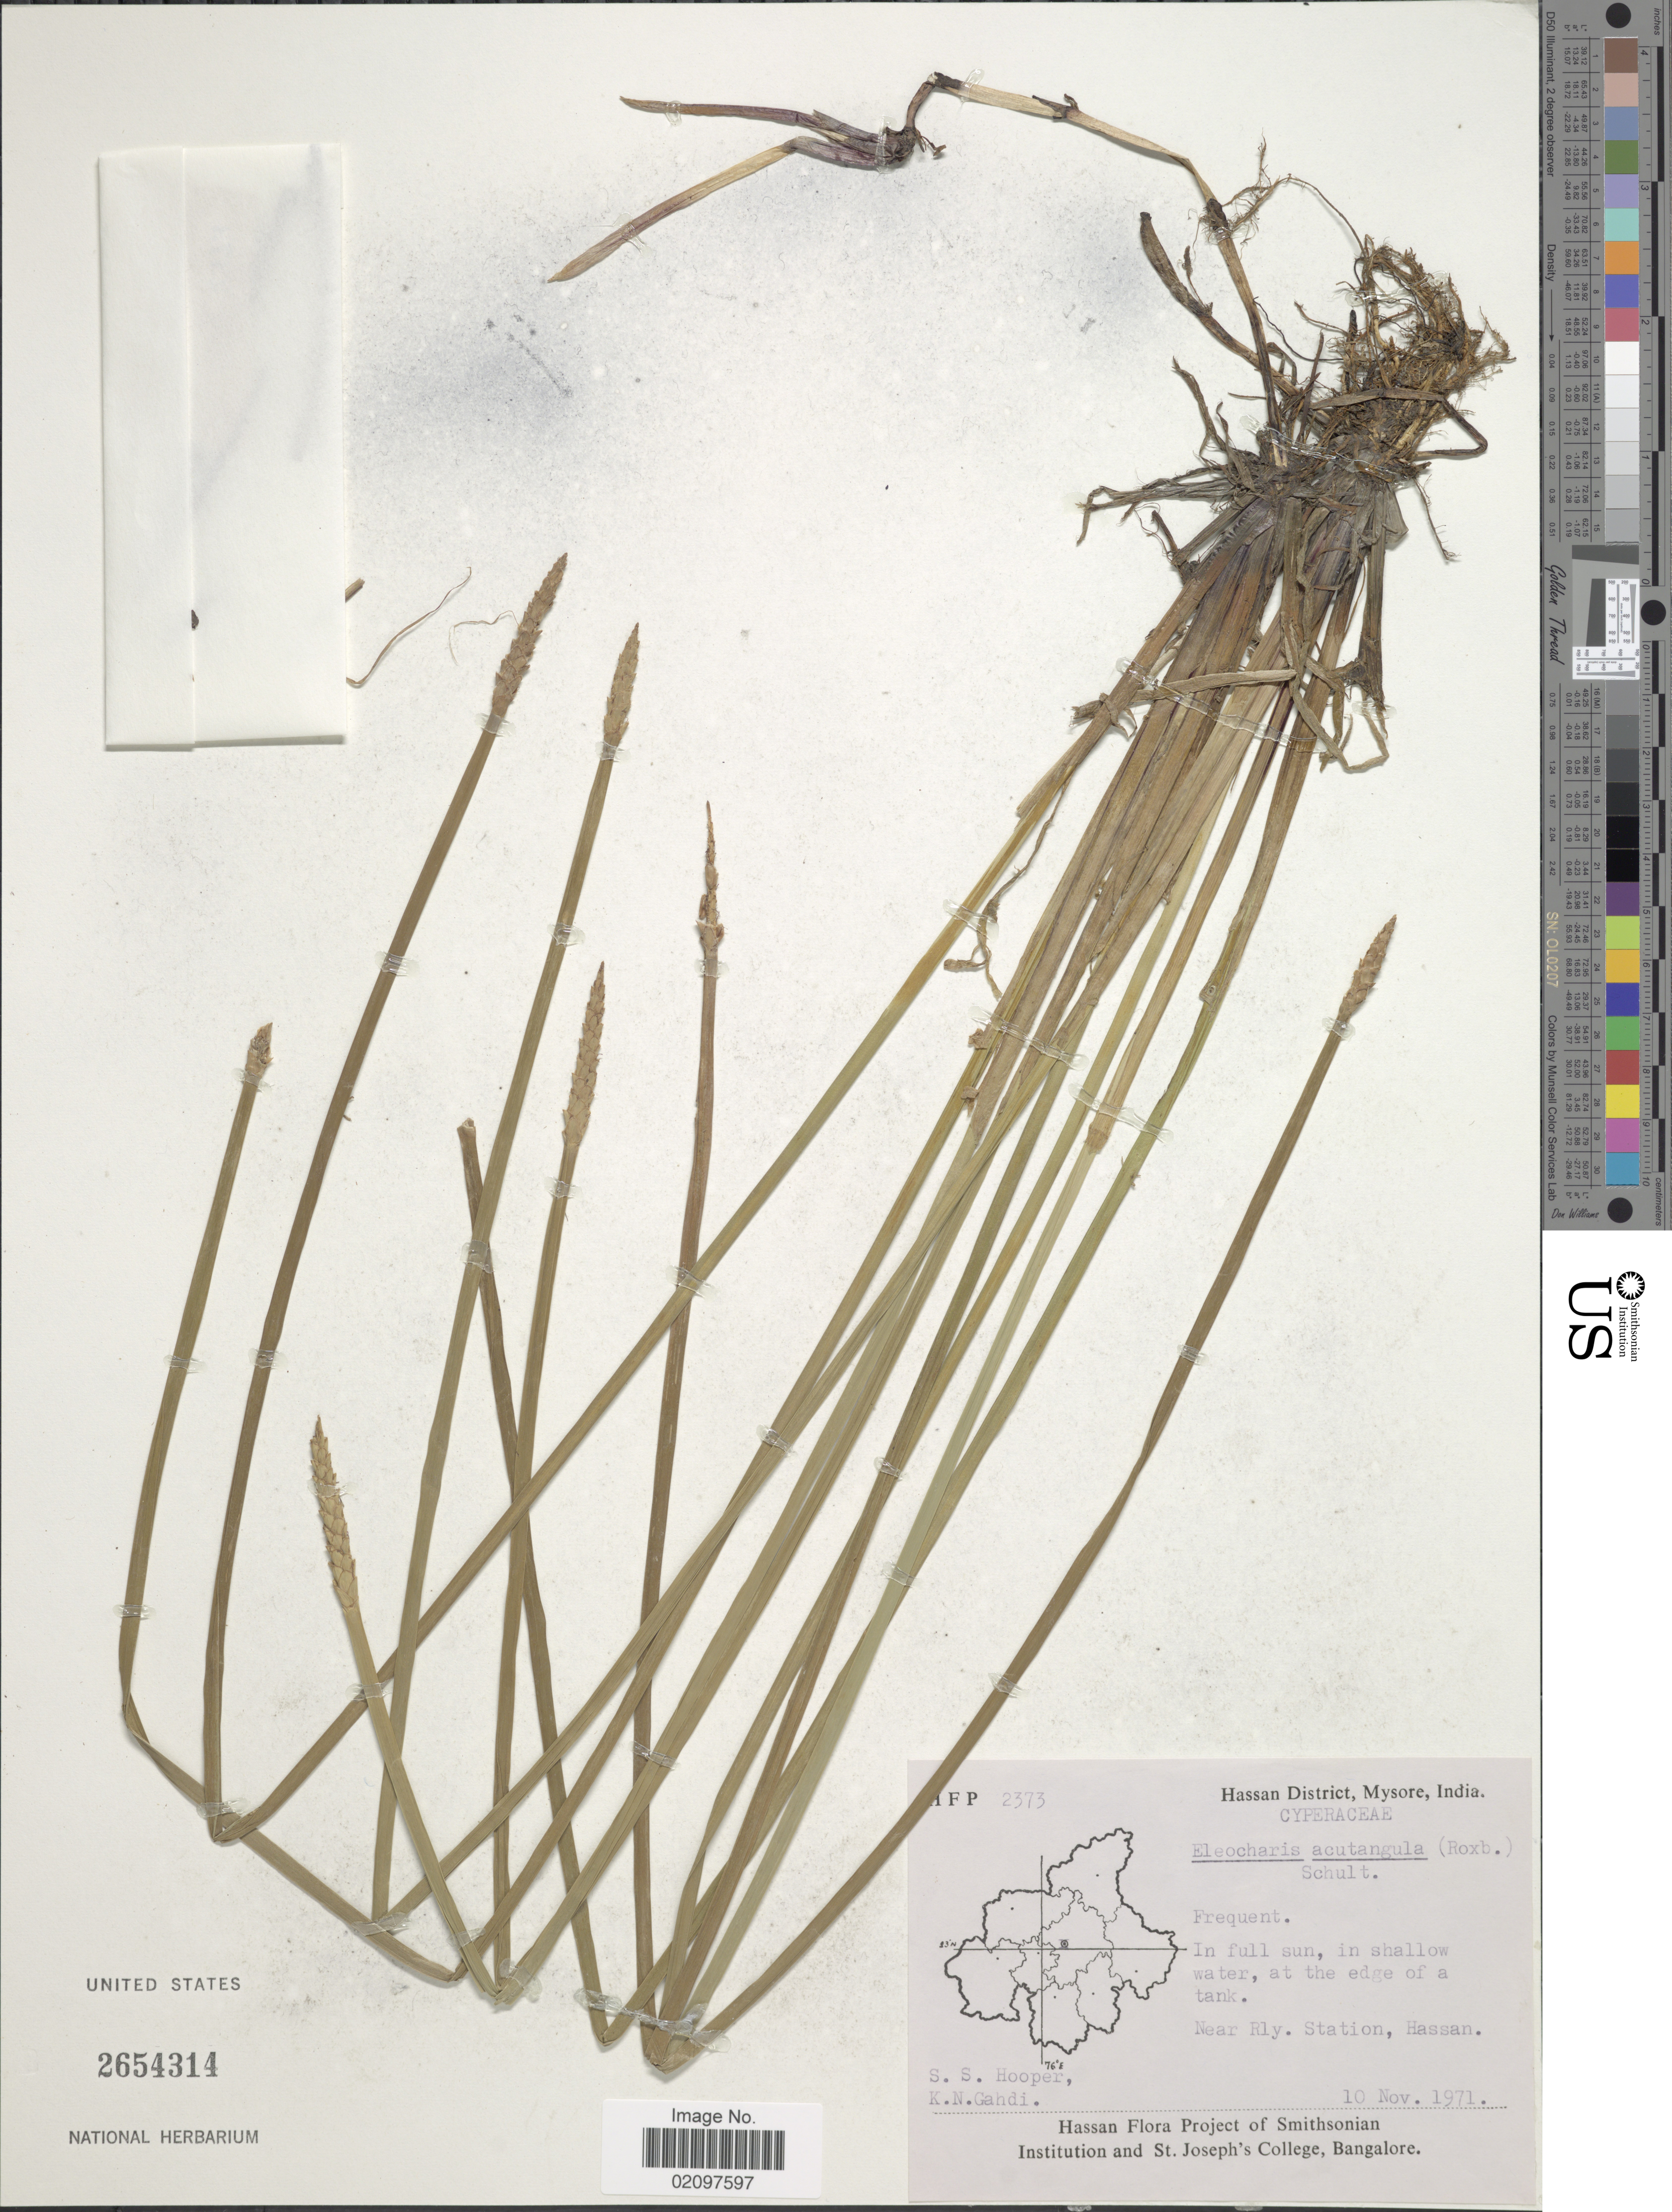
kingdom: Plantae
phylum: Tracheophyta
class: Liliopsida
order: Poales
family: Cyperaceae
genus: Eleocharis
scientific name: Eleocharis acutangula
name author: (Roxb.) Schult.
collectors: S. S. Hooper & K. N. Gandhi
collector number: H F P 2373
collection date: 1971-11-10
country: India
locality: Hassan District, Mysore, In full sun, in shallow water, at the edge of a tank, Near Rly Station, Hassan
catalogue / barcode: US 2654314